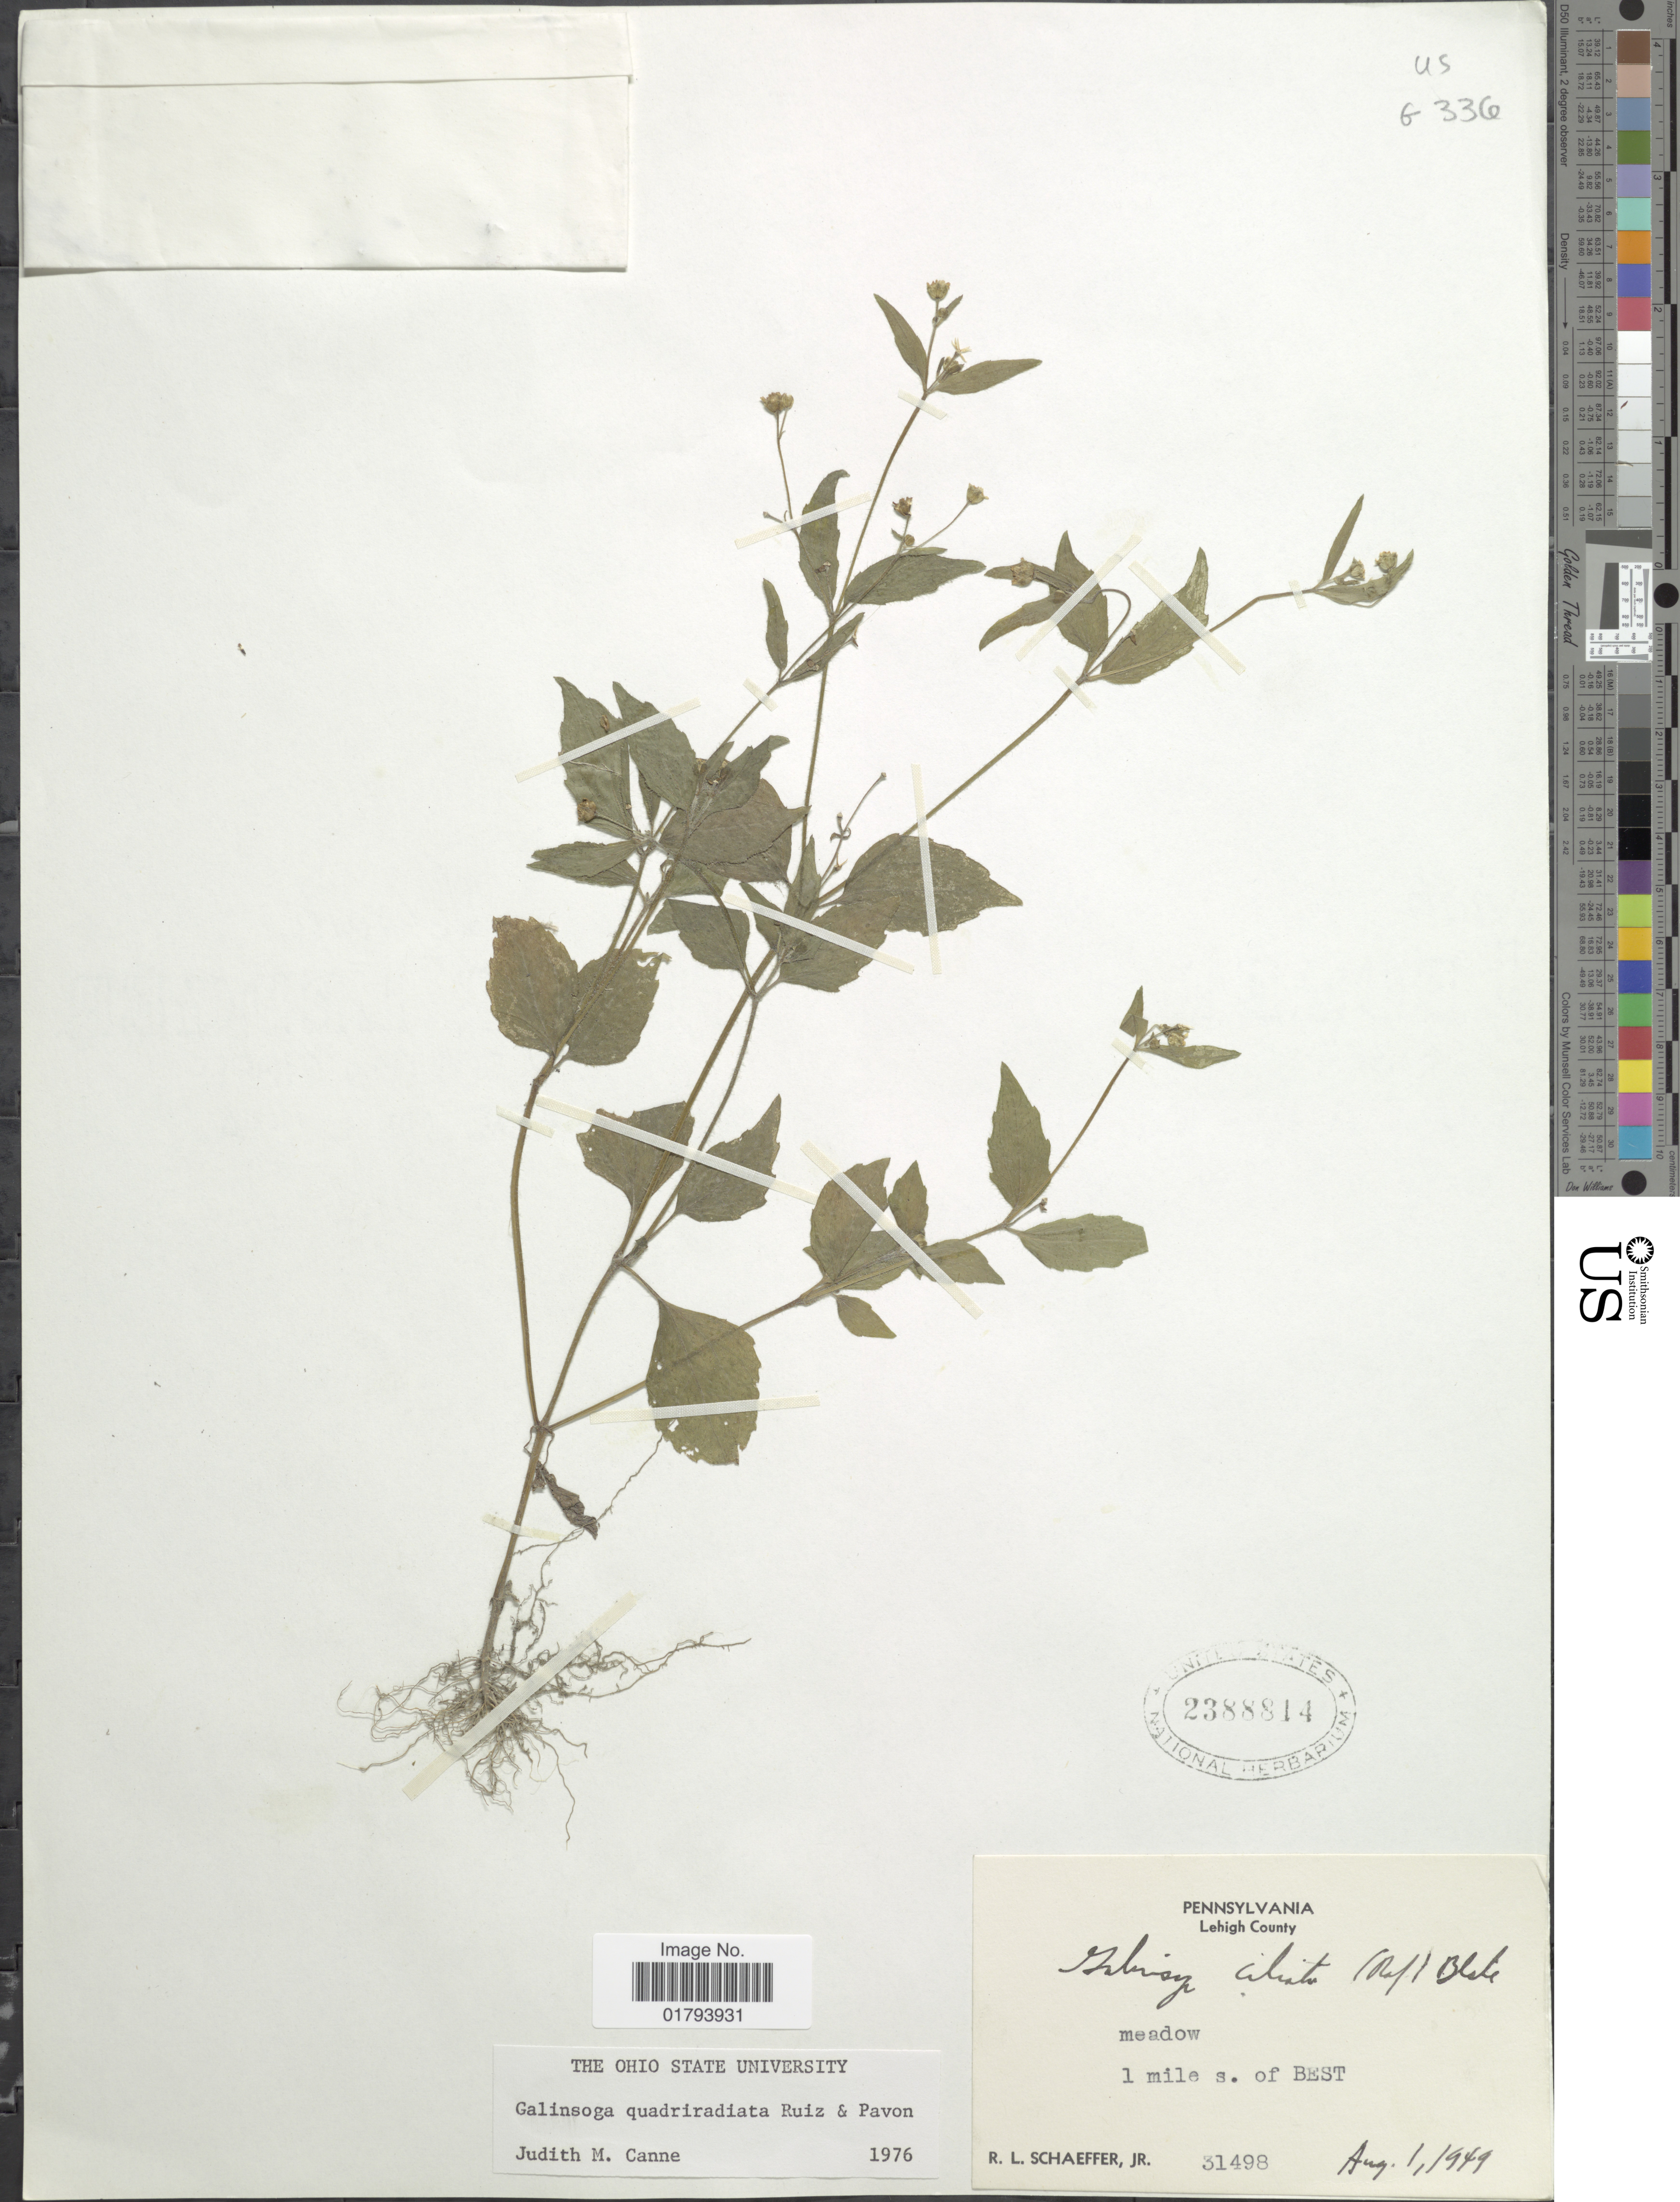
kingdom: Plantae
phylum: Tracheophyta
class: Magnoliopsida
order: Asterales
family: Asteraceae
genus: Galinsoga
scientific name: Galinsoga quadriradiata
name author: Ruiz & Pav.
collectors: R. L. Schaeffer Jr.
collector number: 31498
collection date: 1949-08-01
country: United States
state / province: Pennsylvania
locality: Lehigh County, 1 mile s. of Best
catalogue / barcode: US 2388814